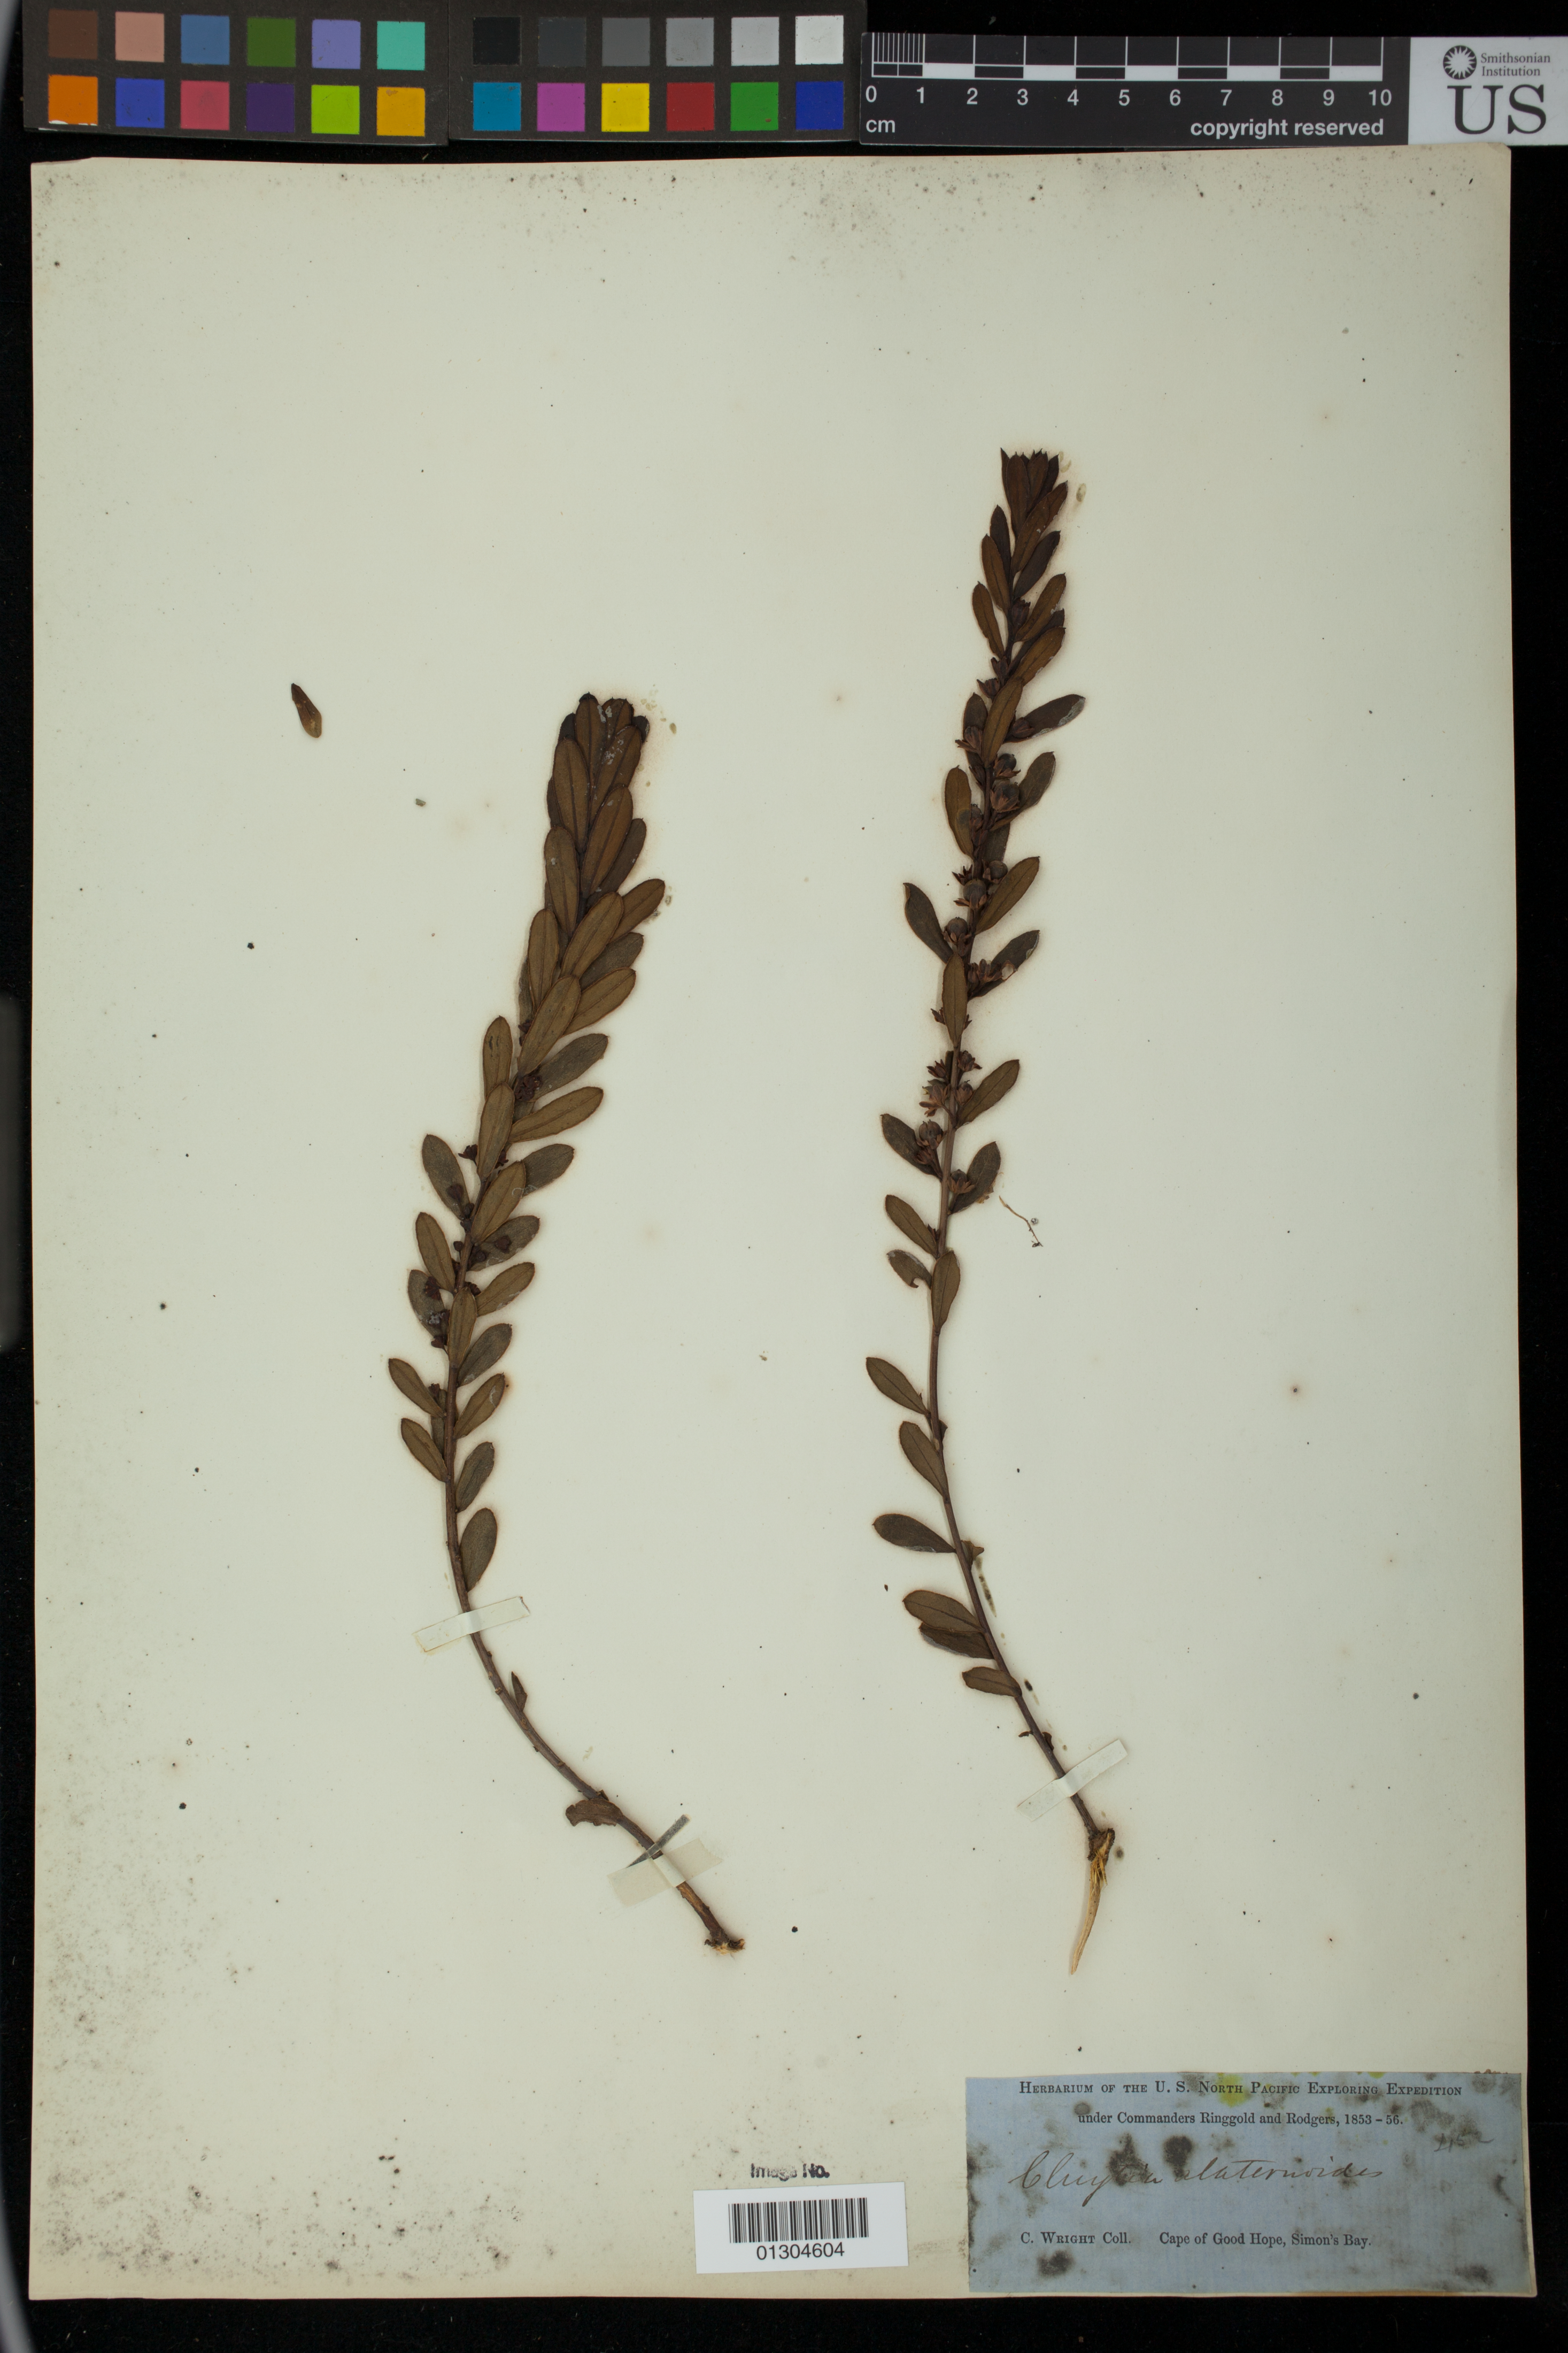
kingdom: Plantae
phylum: Tracheophyta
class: Magnoliopsida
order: Malpighiales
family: Peraceae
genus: Clutia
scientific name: Clutia alaternoides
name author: L.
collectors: C. Wright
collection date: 1853/1856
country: South Africa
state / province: Western Cape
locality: Cape of Good Hope, Simon's Bay